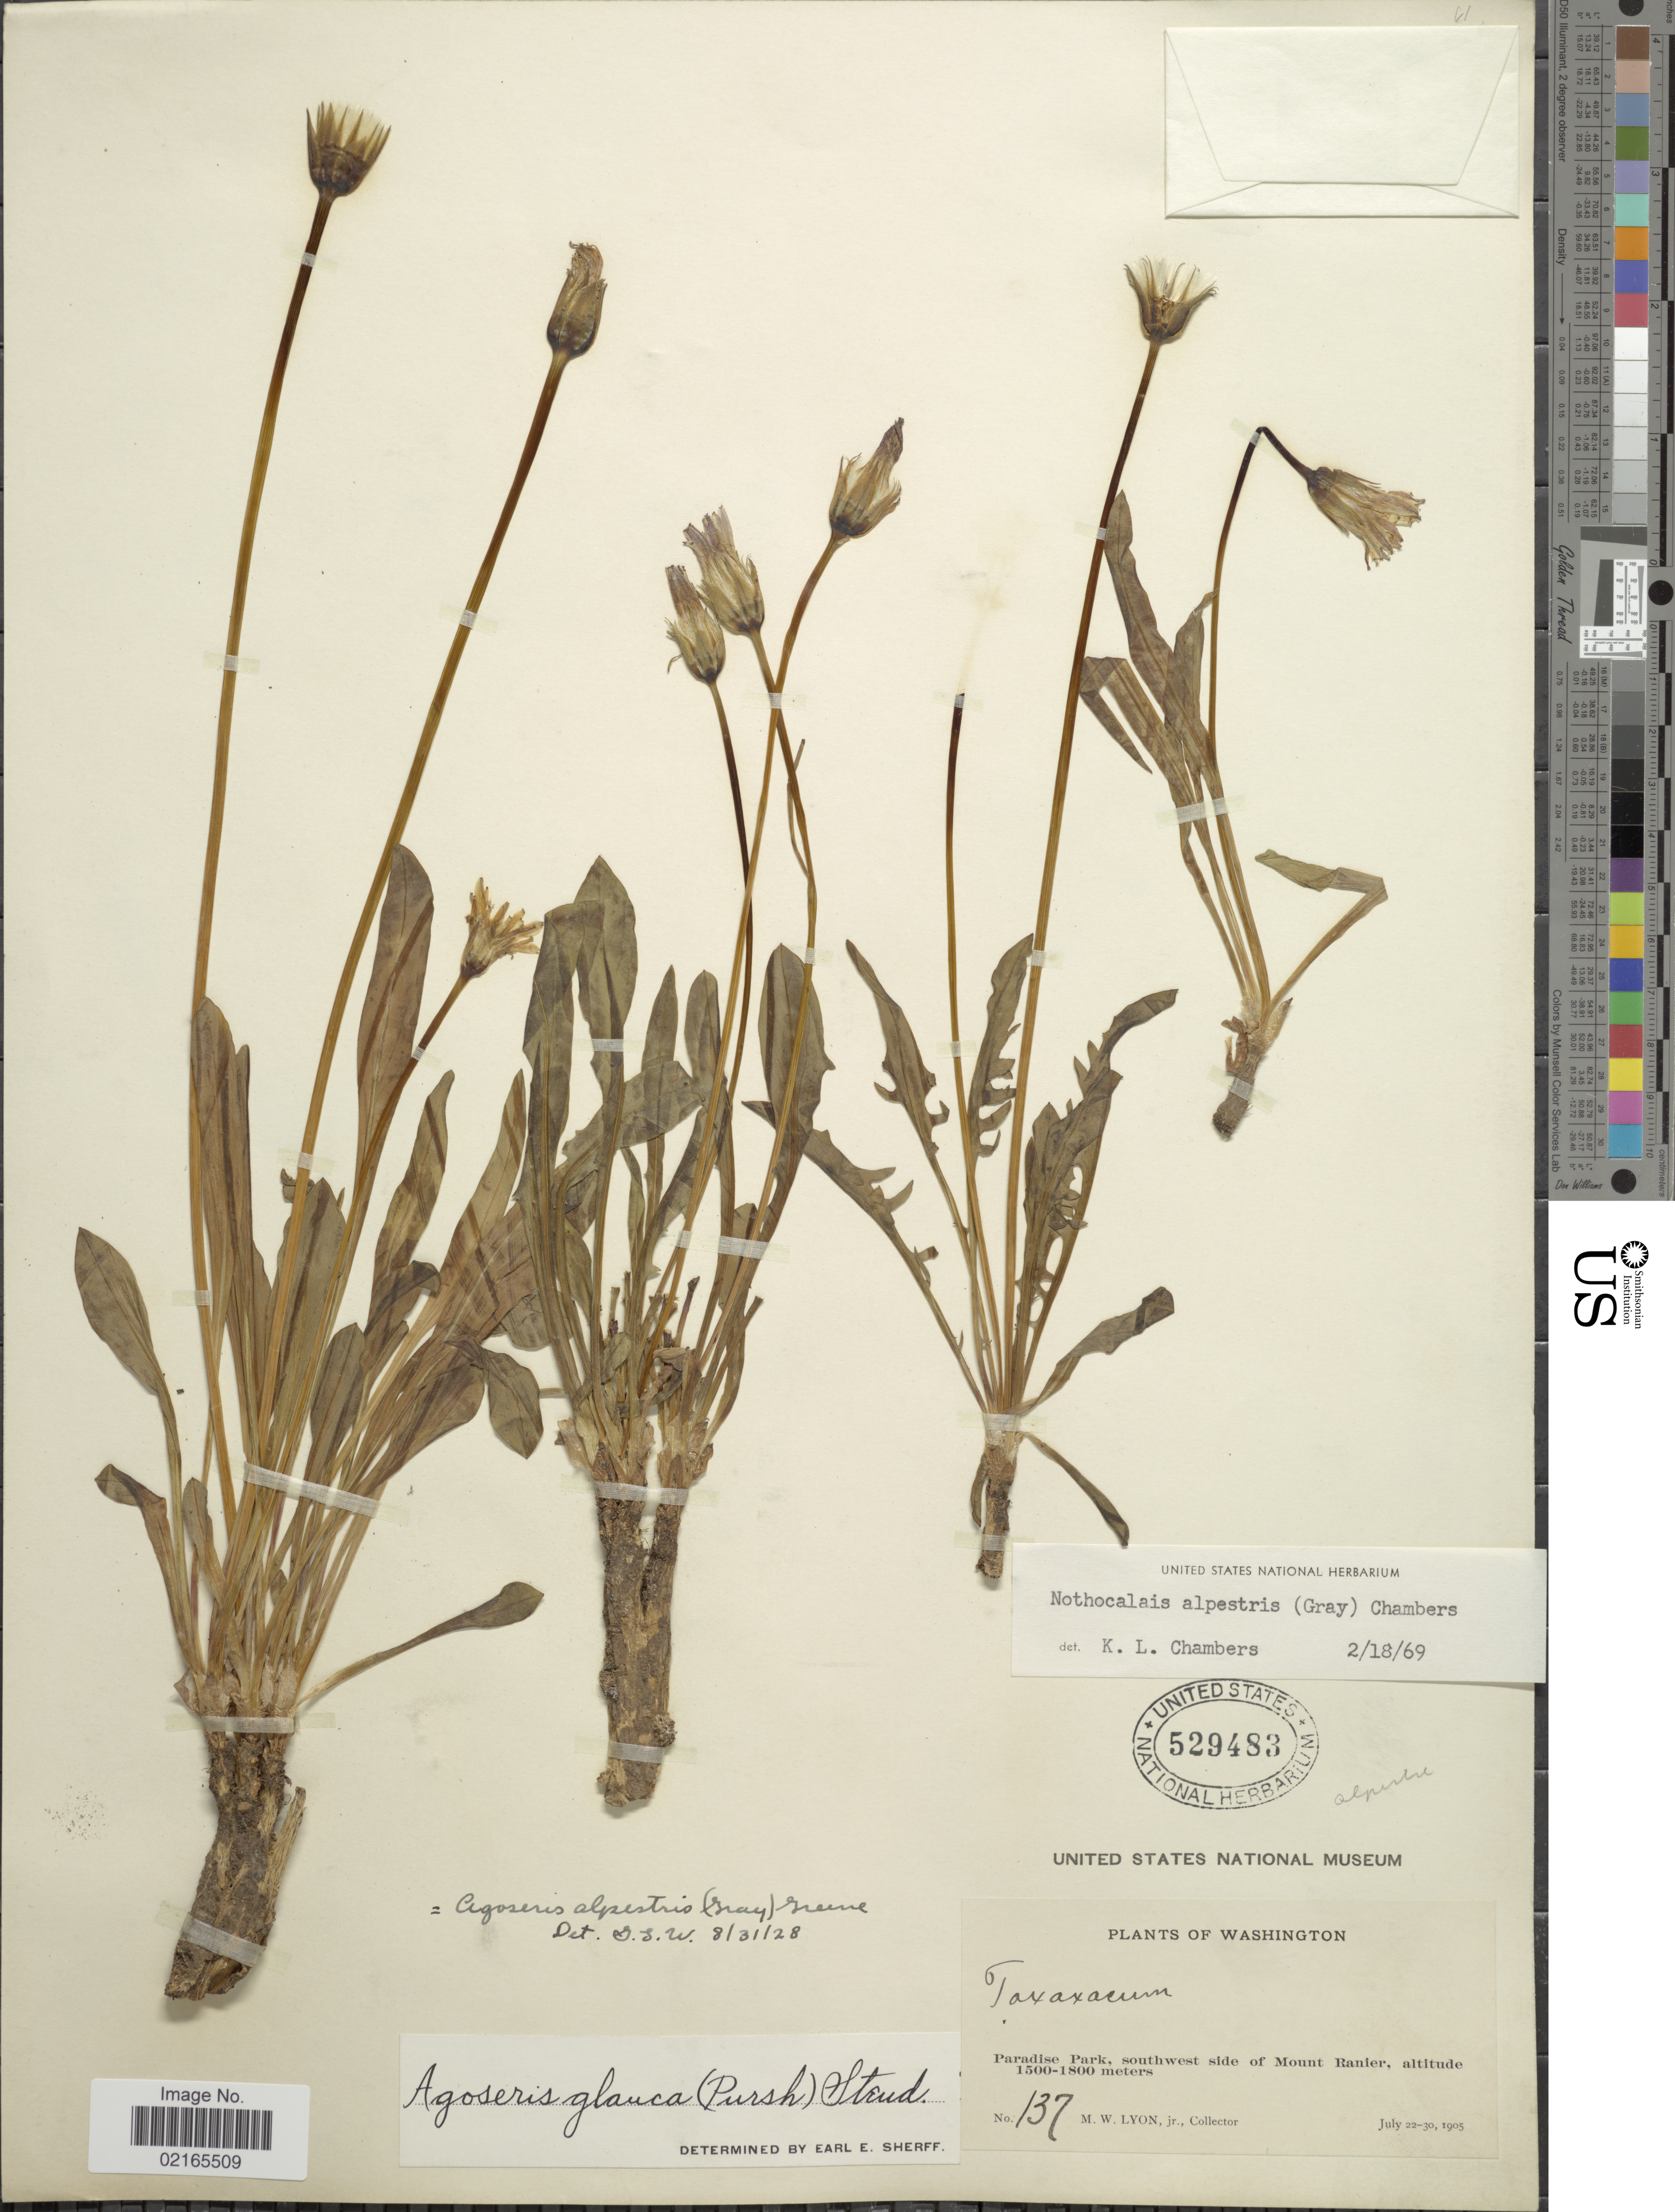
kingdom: Plantae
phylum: Tracheophyta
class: Magnoliopsida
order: Asterales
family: Asteraceae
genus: Nothocalais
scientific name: Nothocalais alpestris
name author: (A. Gray) K.L. Chambers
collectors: M. Lyon Jr.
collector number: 137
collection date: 1905-07-22/1905-07-30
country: United States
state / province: Washington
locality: Paradise Park, southwest side of Mount Ranier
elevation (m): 1500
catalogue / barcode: US 529483